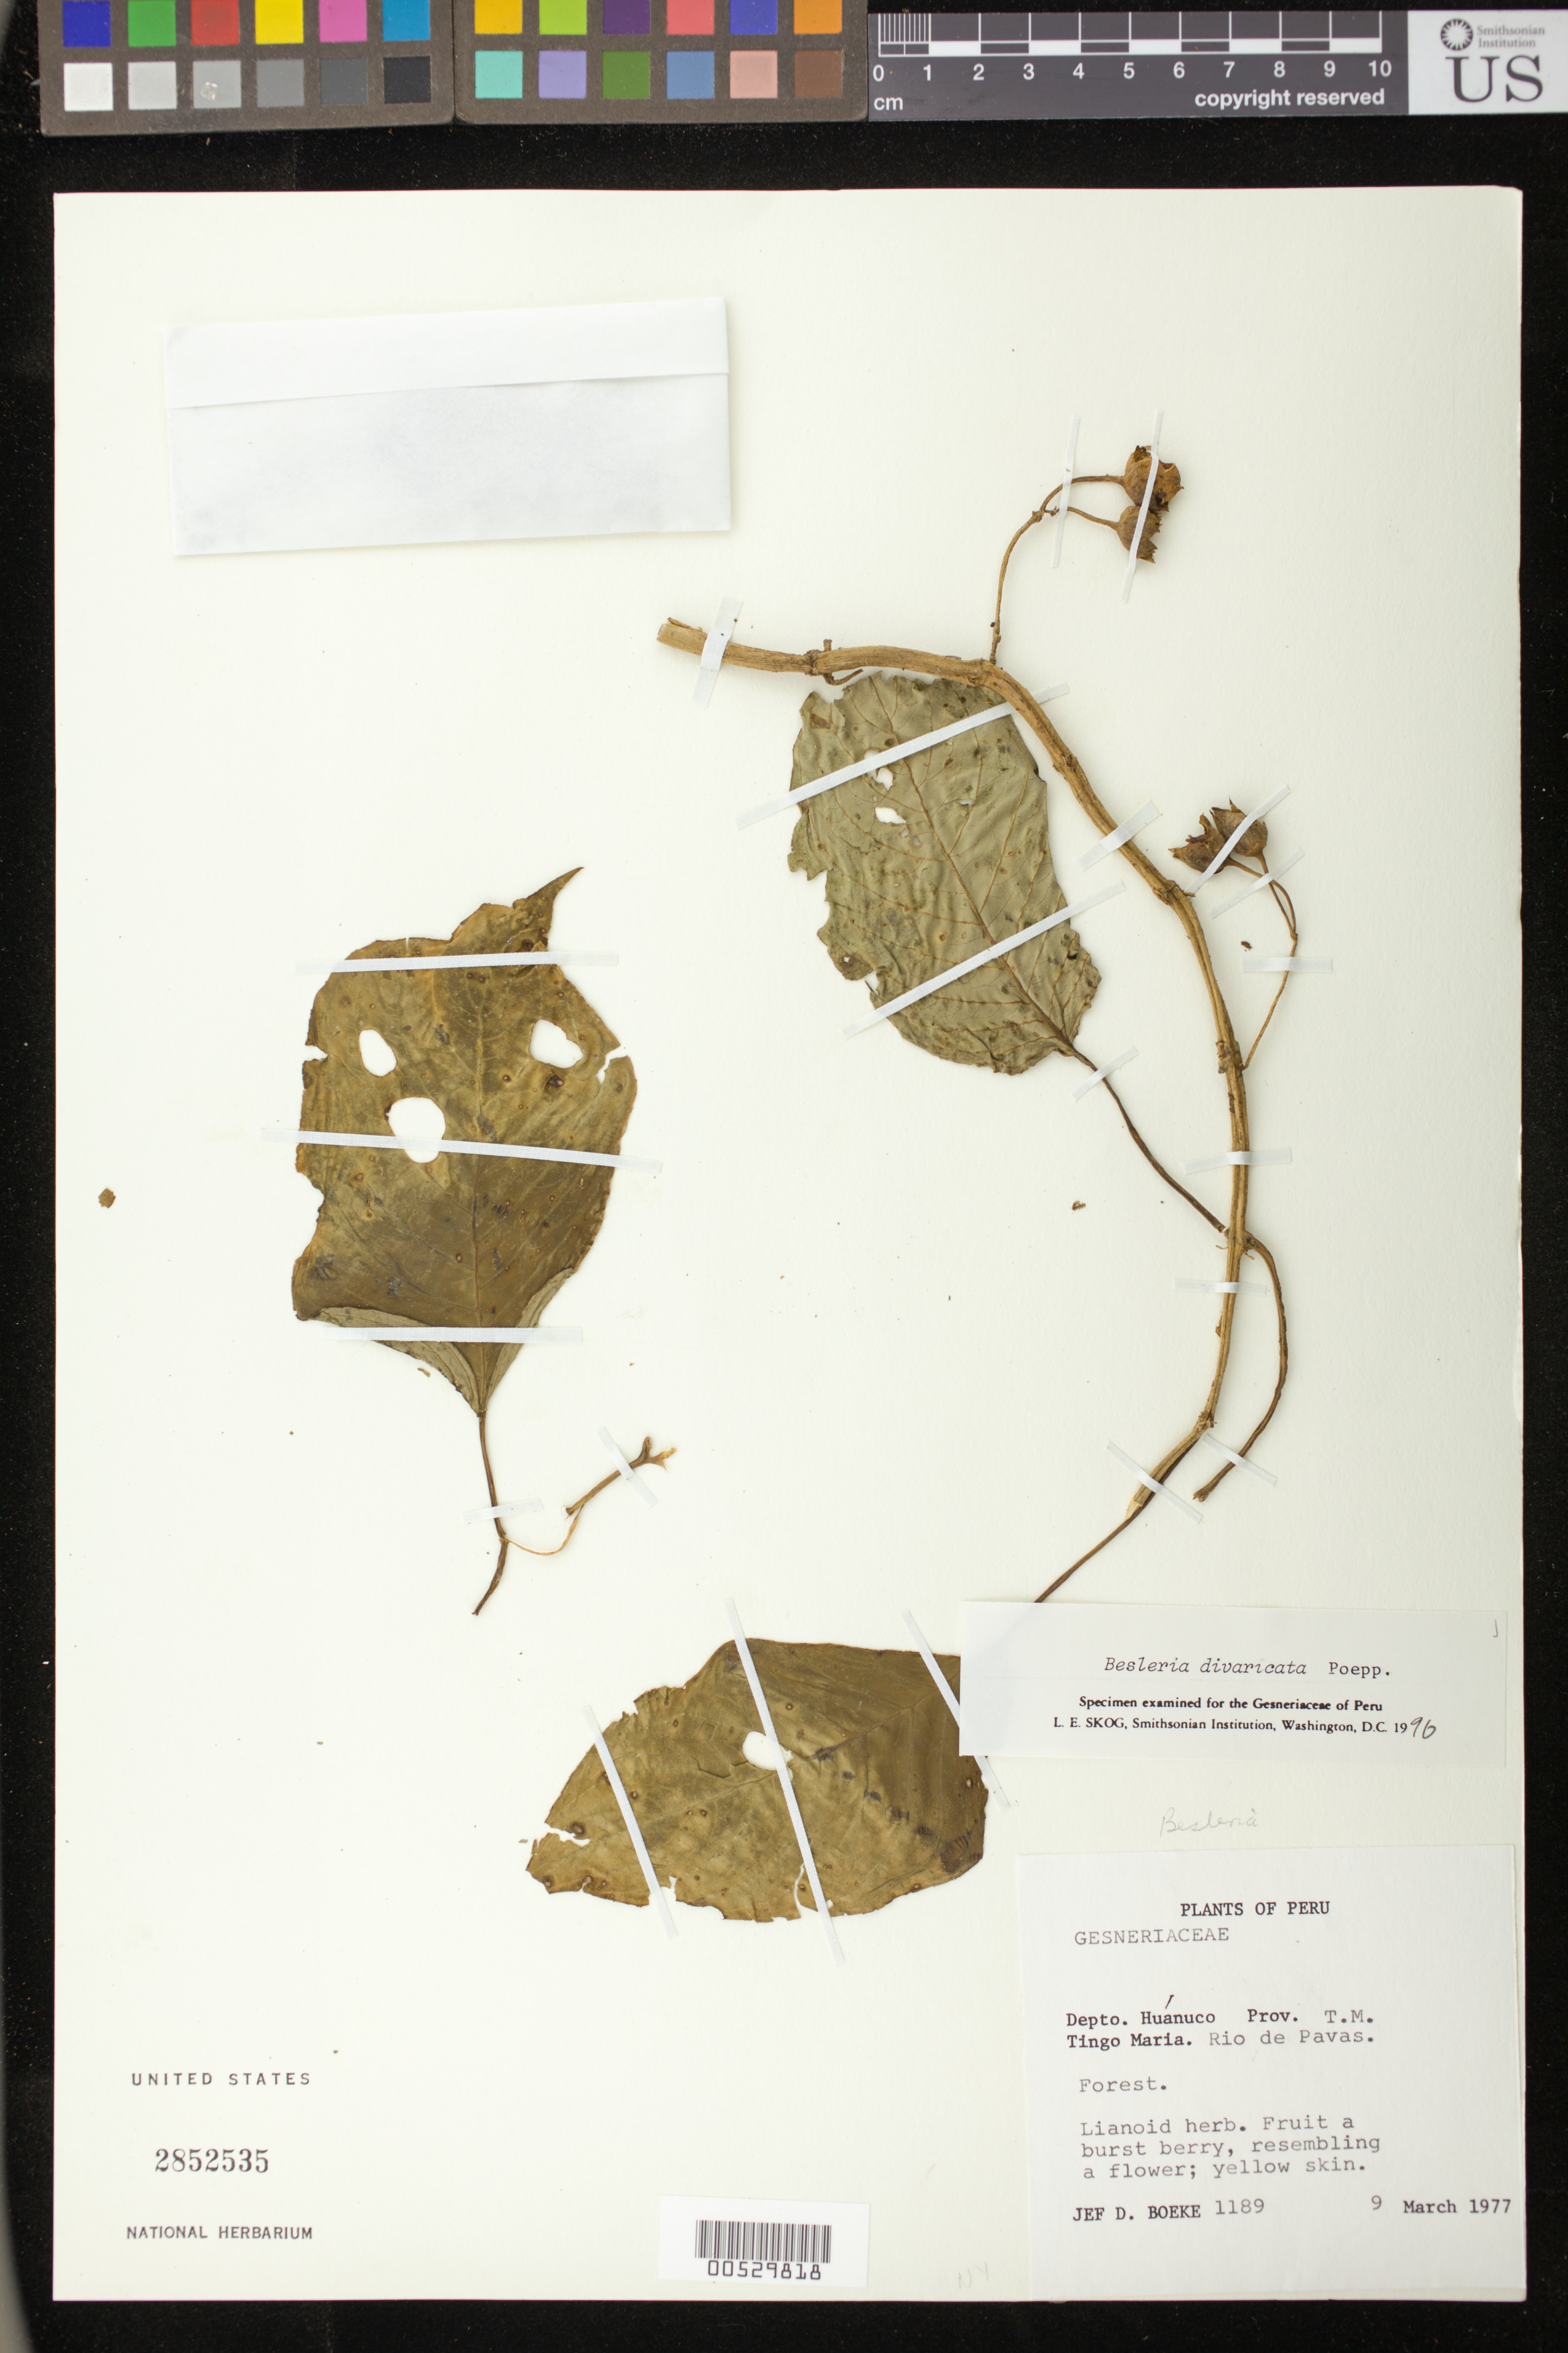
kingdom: Plantae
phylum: Tracheophyta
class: Magnoliopsida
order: Lamiales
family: Gesneriaceae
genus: Besleria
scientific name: Besleria divaricata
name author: Poepp.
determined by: Skog, Laurence E.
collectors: J. D. Boeke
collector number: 1189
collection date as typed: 09 Mar 1977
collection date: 1977-03-09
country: Peru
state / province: Huánuco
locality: Prov. T.M., Tingo Maria, Rio de Pavas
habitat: Forest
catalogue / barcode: US 2852535